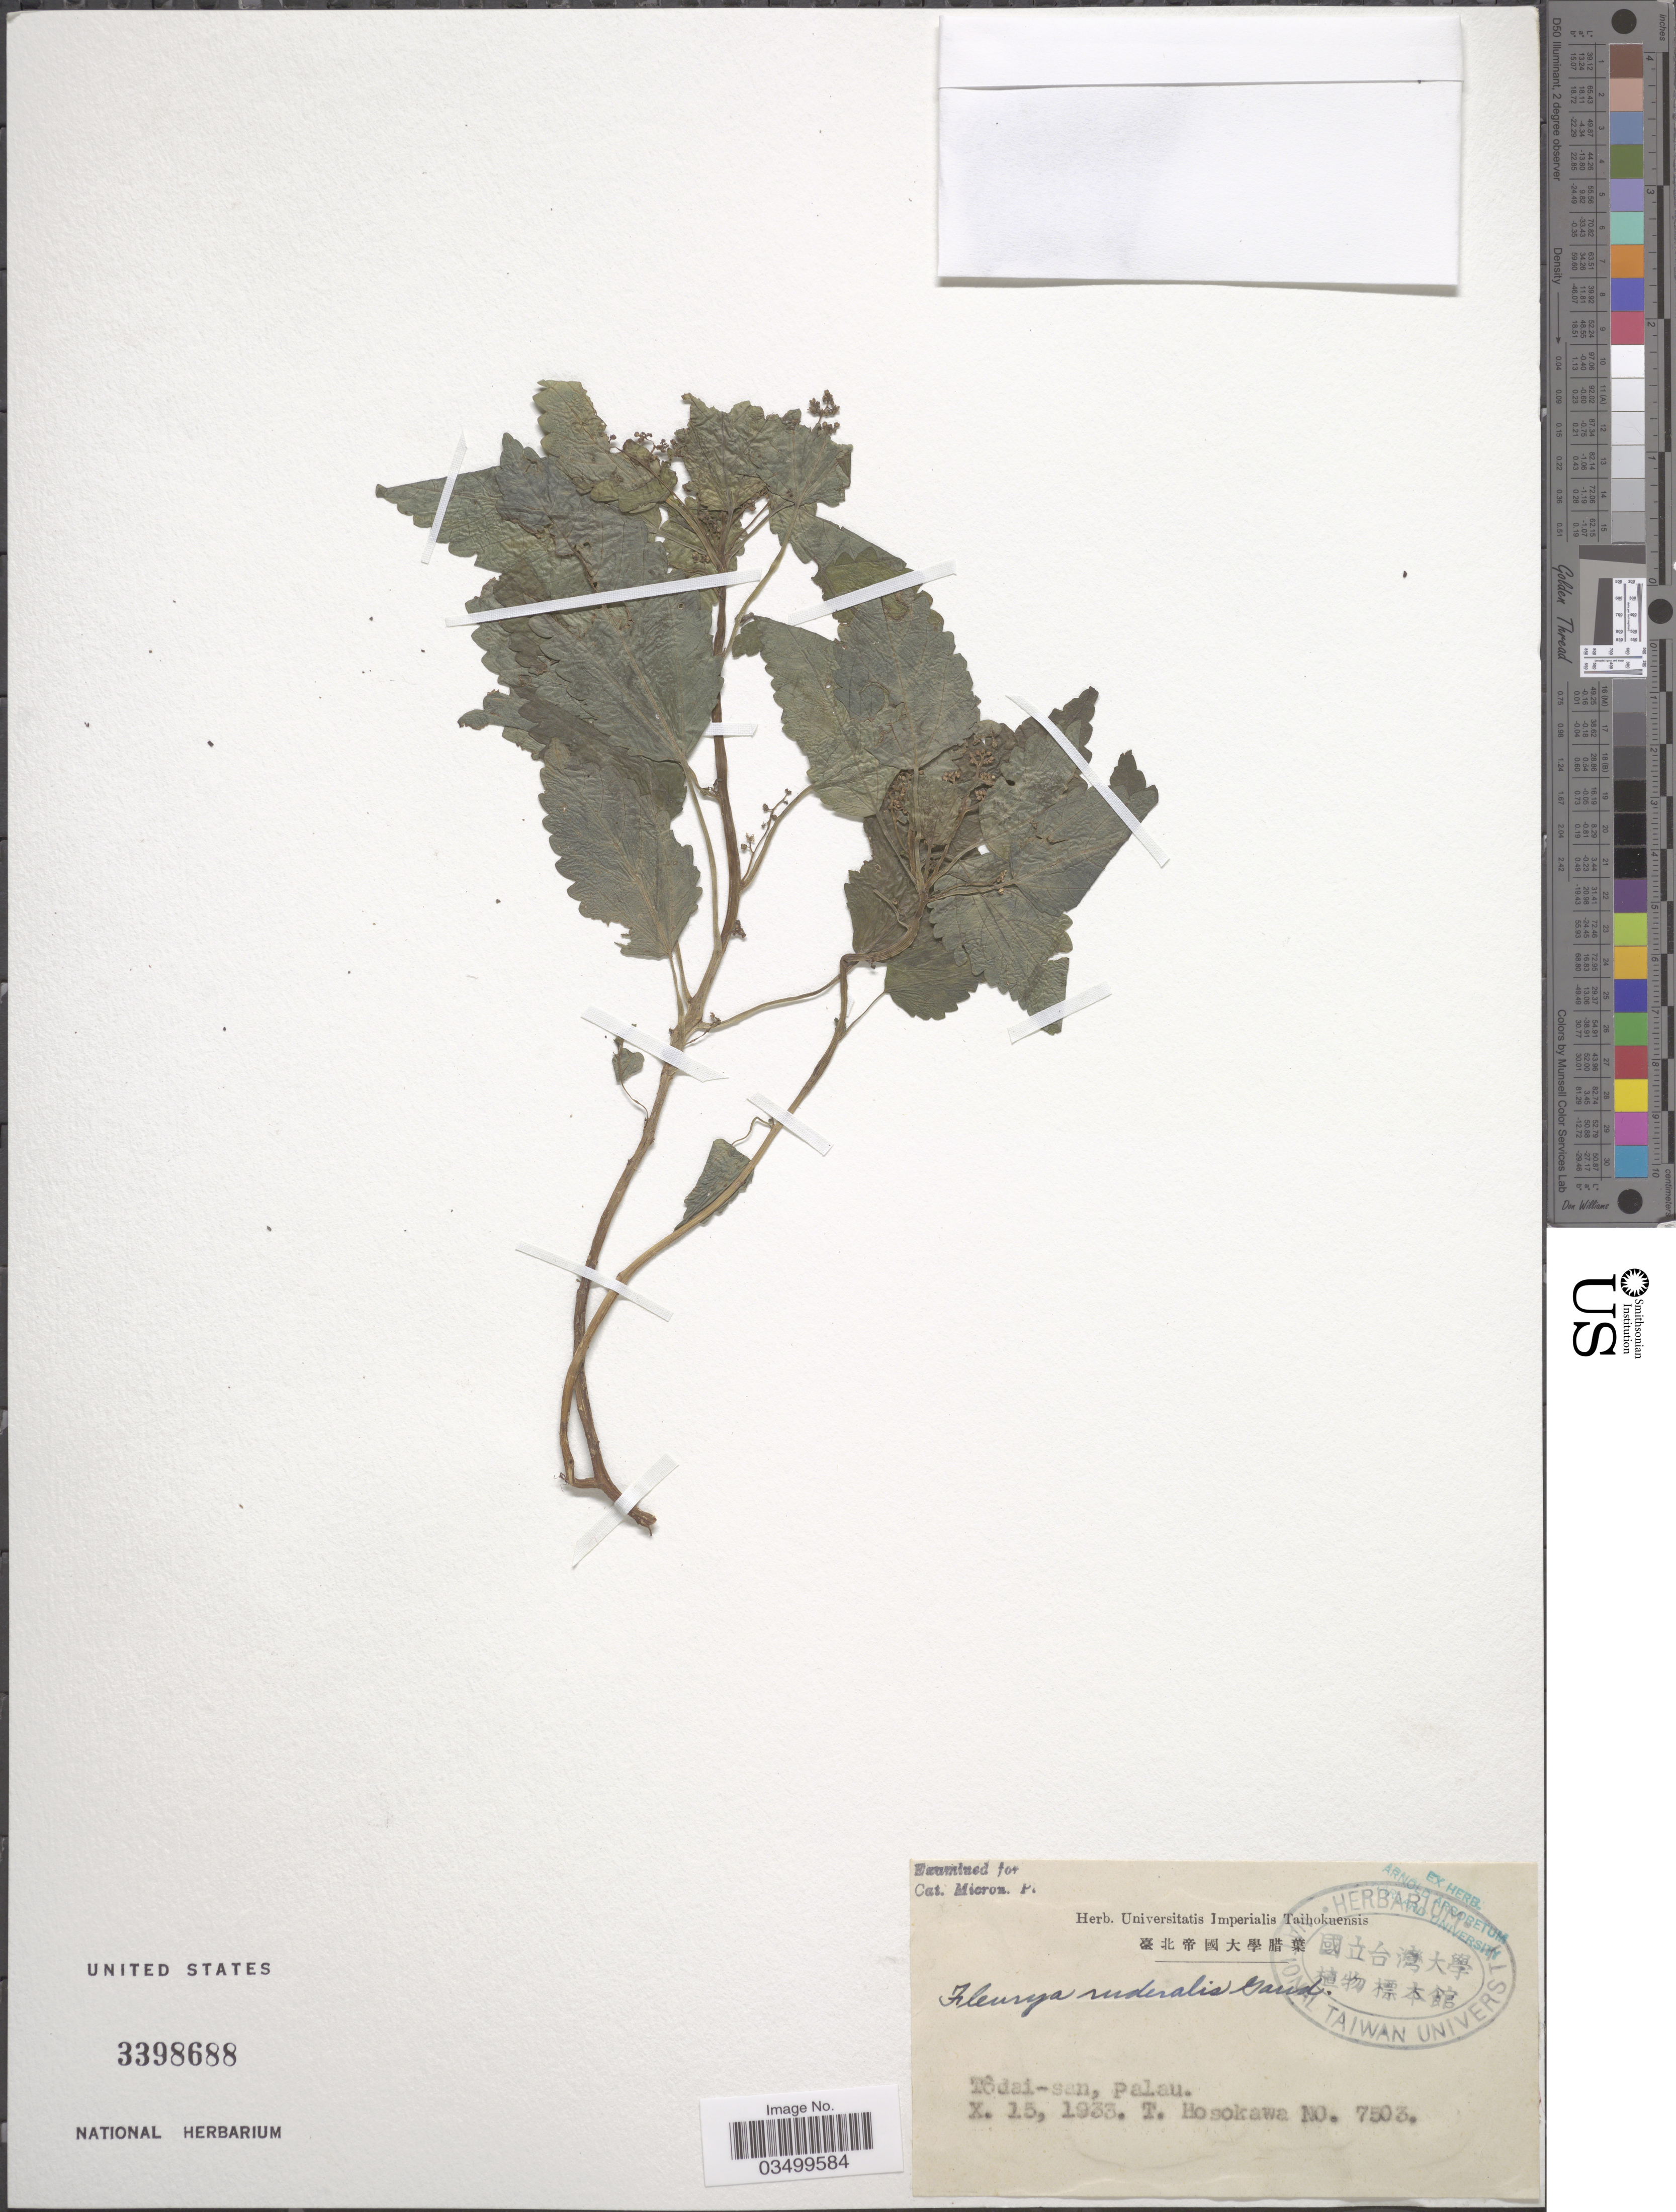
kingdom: Plantae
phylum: Tracheophyta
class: Magnoliopsida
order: Rosales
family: Urticaceae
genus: Laportea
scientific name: Laportea ruderalis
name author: (G. Forst.) Chew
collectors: T. Hosokawa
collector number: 7503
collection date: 1933-10-15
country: Palau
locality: Tôdai-san, Palau.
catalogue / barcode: US 3398688